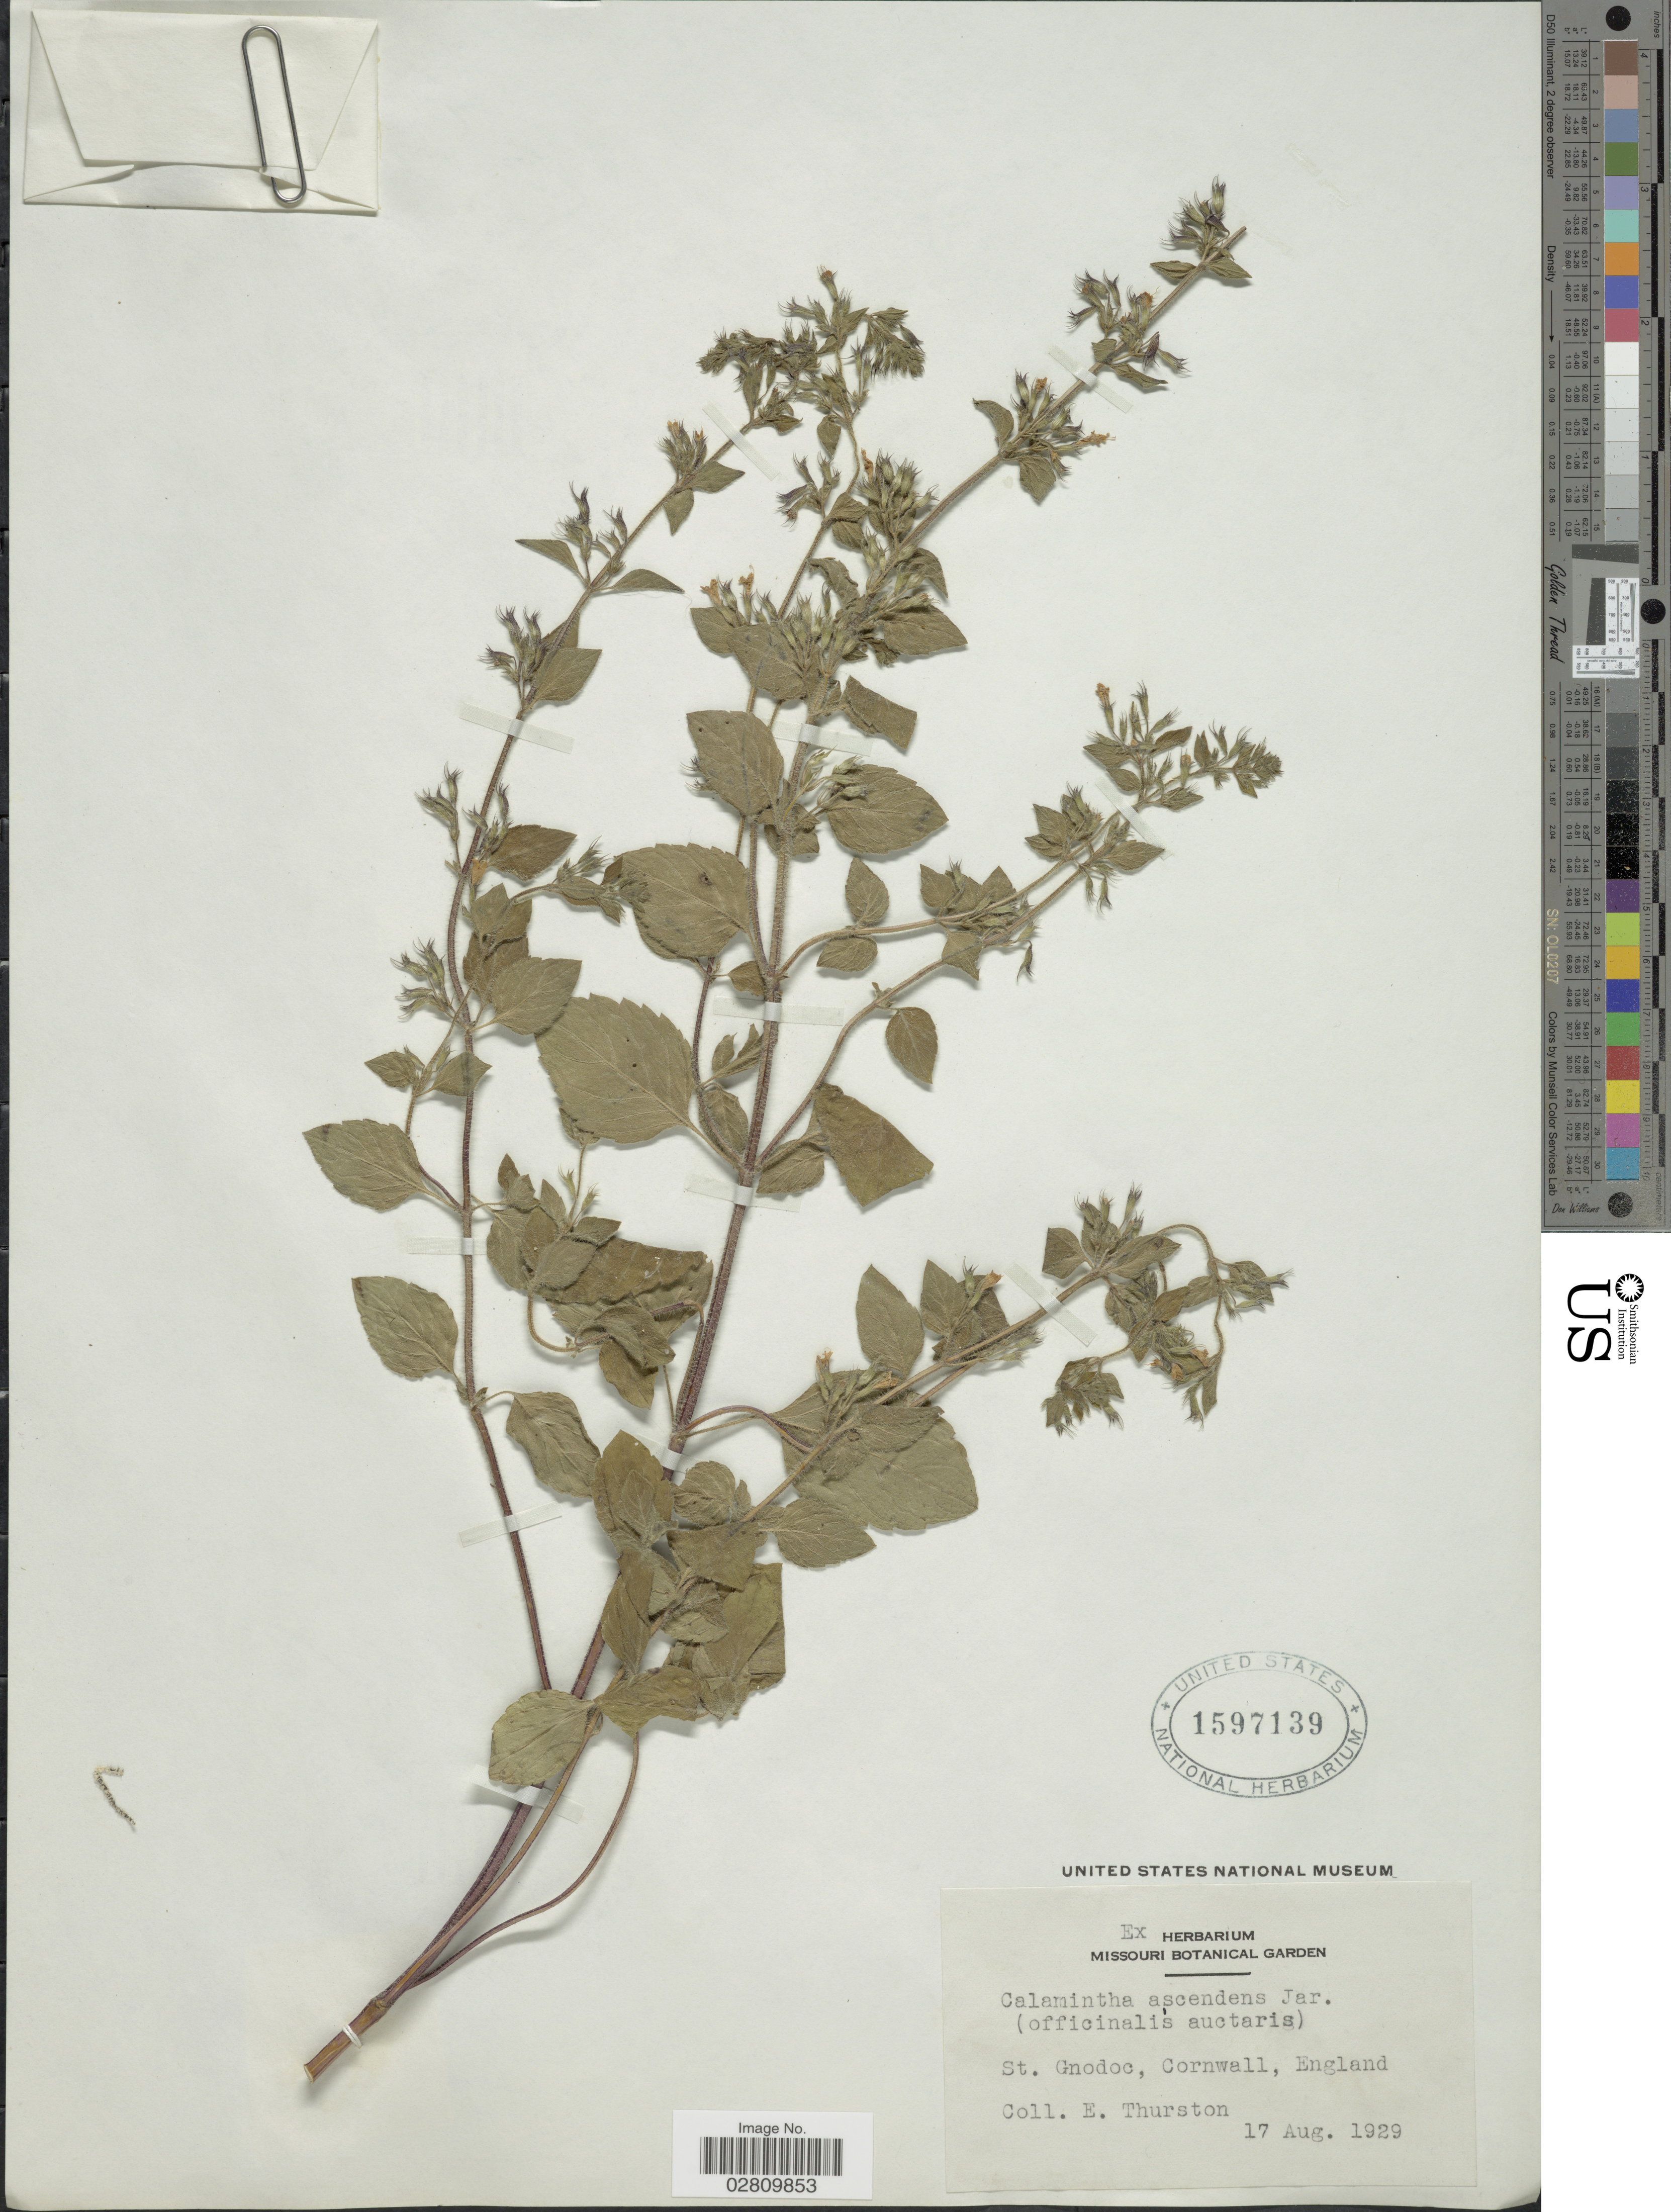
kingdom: Plantae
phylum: Tracheophyta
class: Magnoliopsida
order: Lamiales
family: Lamiaceae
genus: Calamintha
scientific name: Calamintha ascendens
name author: Jord.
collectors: E. Thurston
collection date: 1929-08-17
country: United Kingdom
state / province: England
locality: St. Gnodoc, Cornwall.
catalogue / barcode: US 1597139